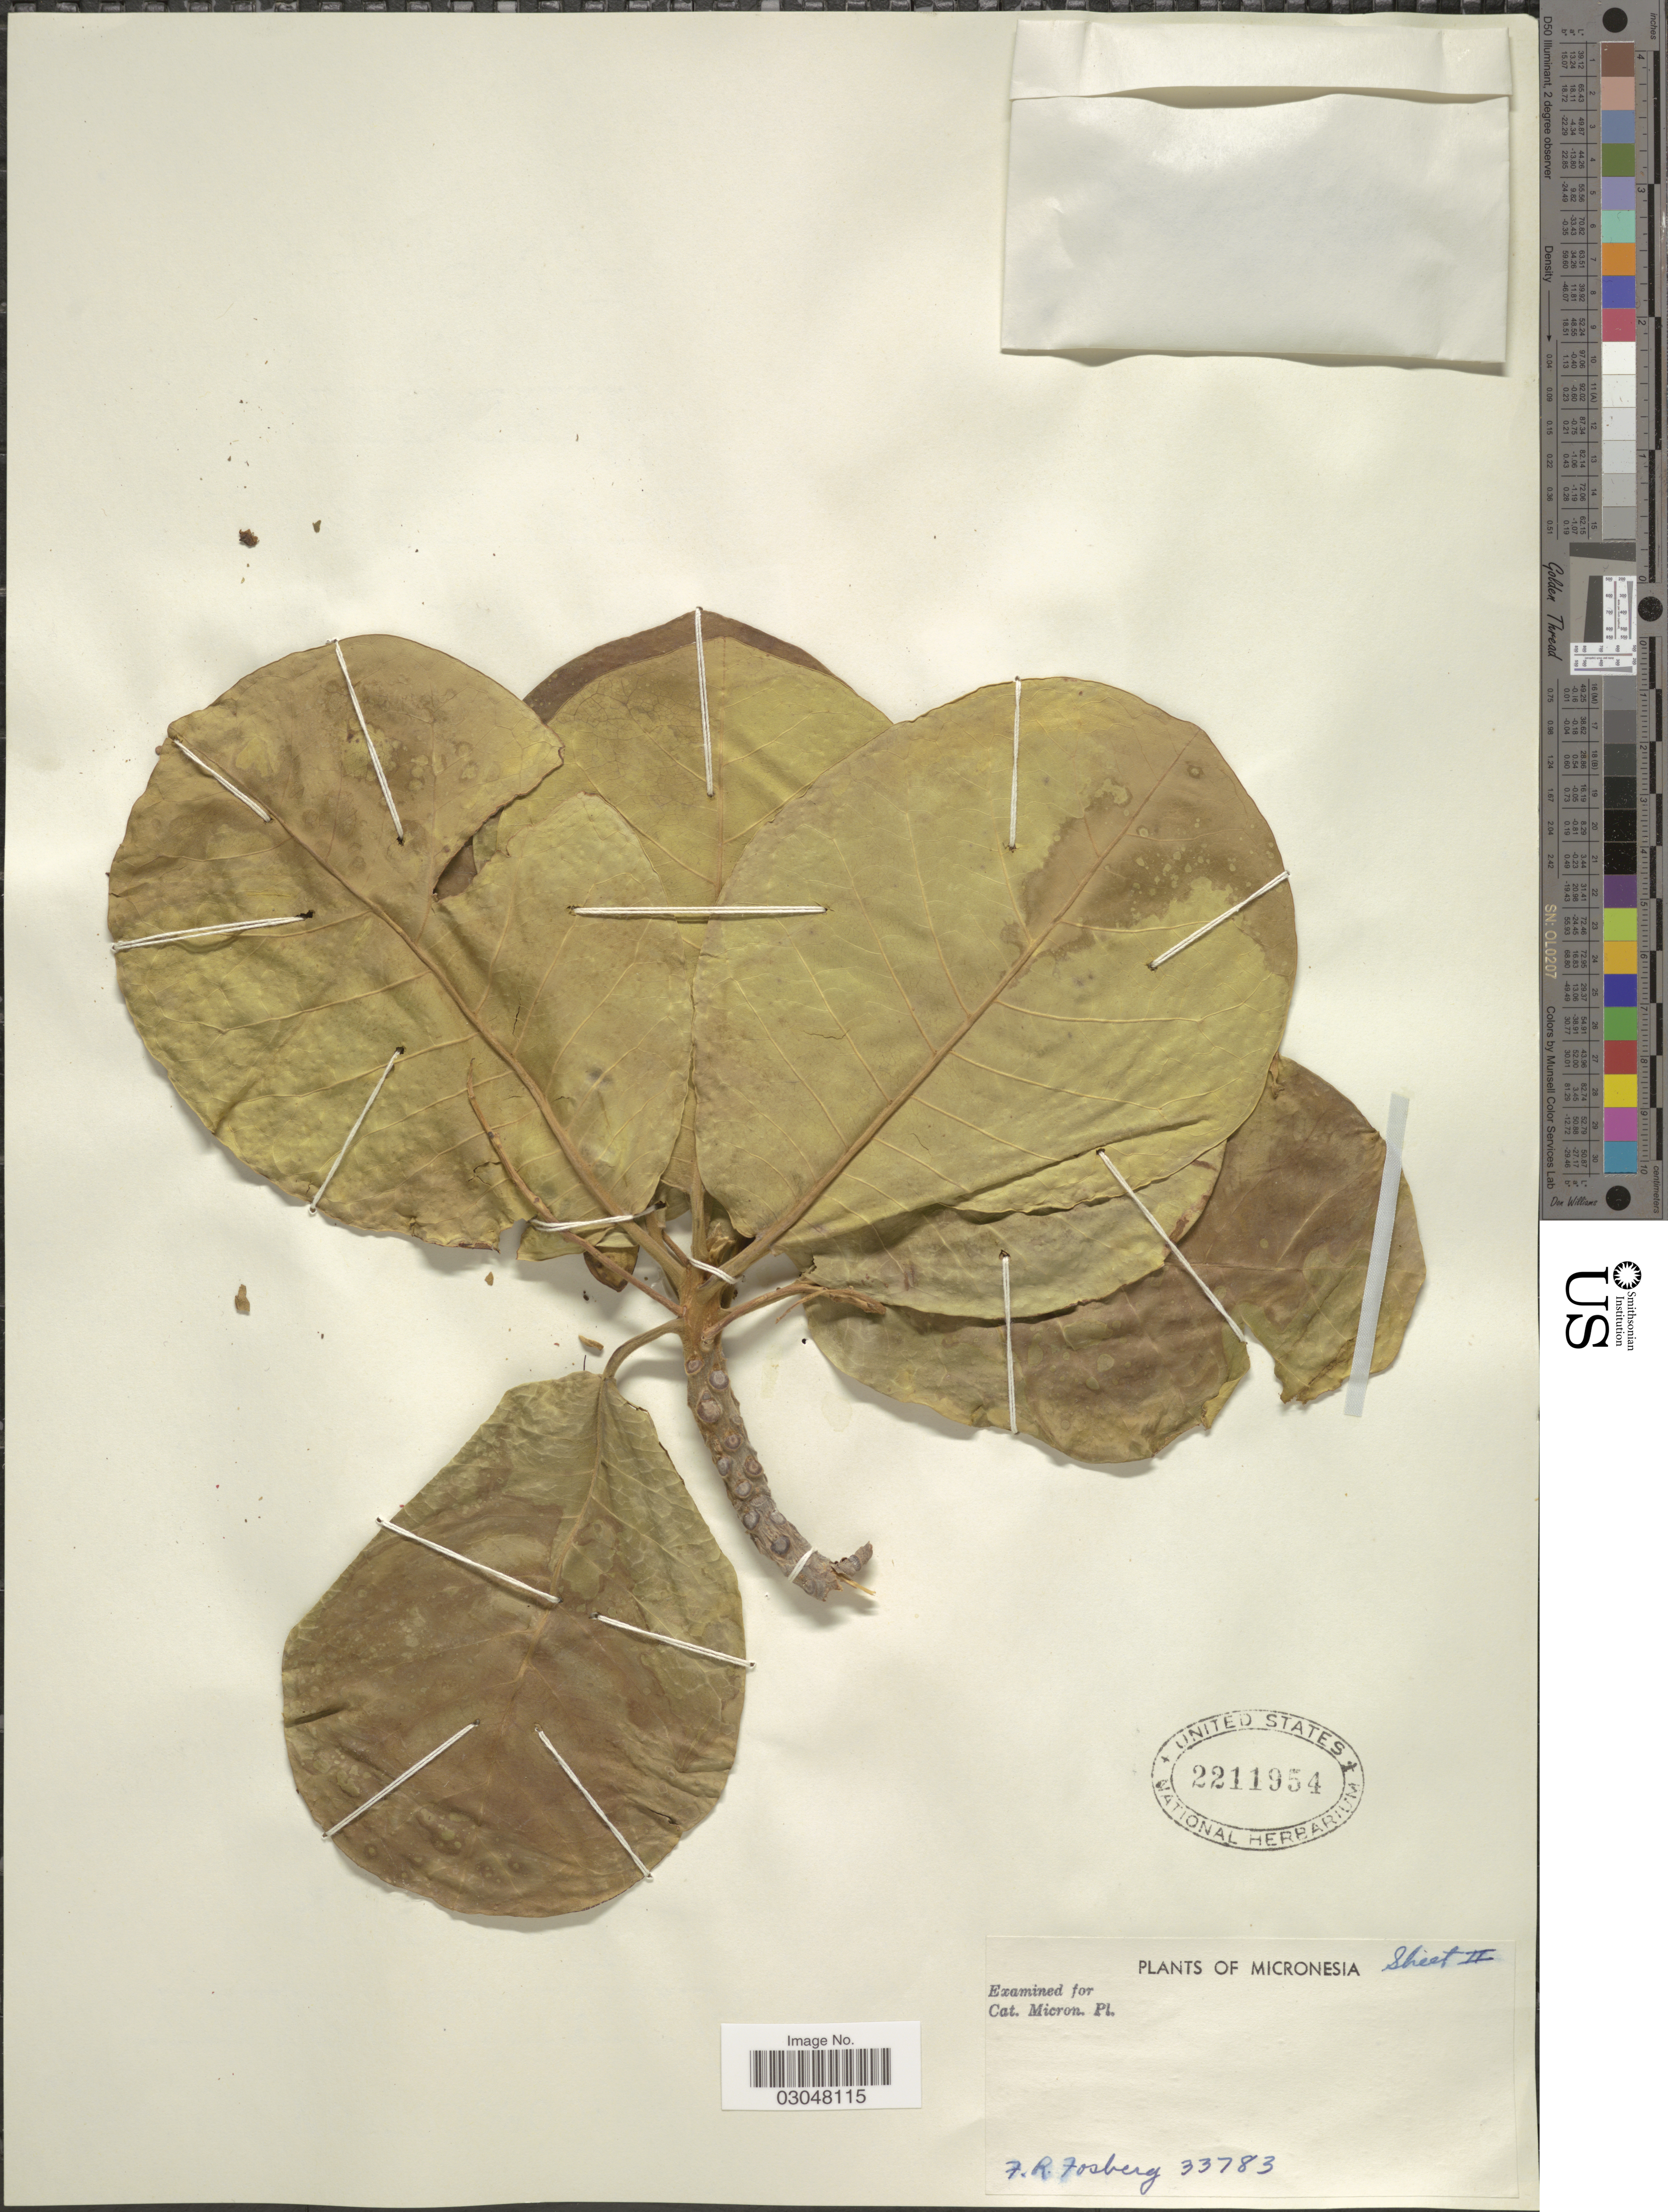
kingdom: Plantae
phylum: Tracheophyta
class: Magnoliopsida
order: Myrtales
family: Combretaceae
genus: Terminalia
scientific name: Terminalia samoensis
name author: Rech.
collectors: F. R. Fosberg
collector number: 33783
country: Micronesia, Federated States of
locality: Micronesia.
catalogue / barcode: US 2211954